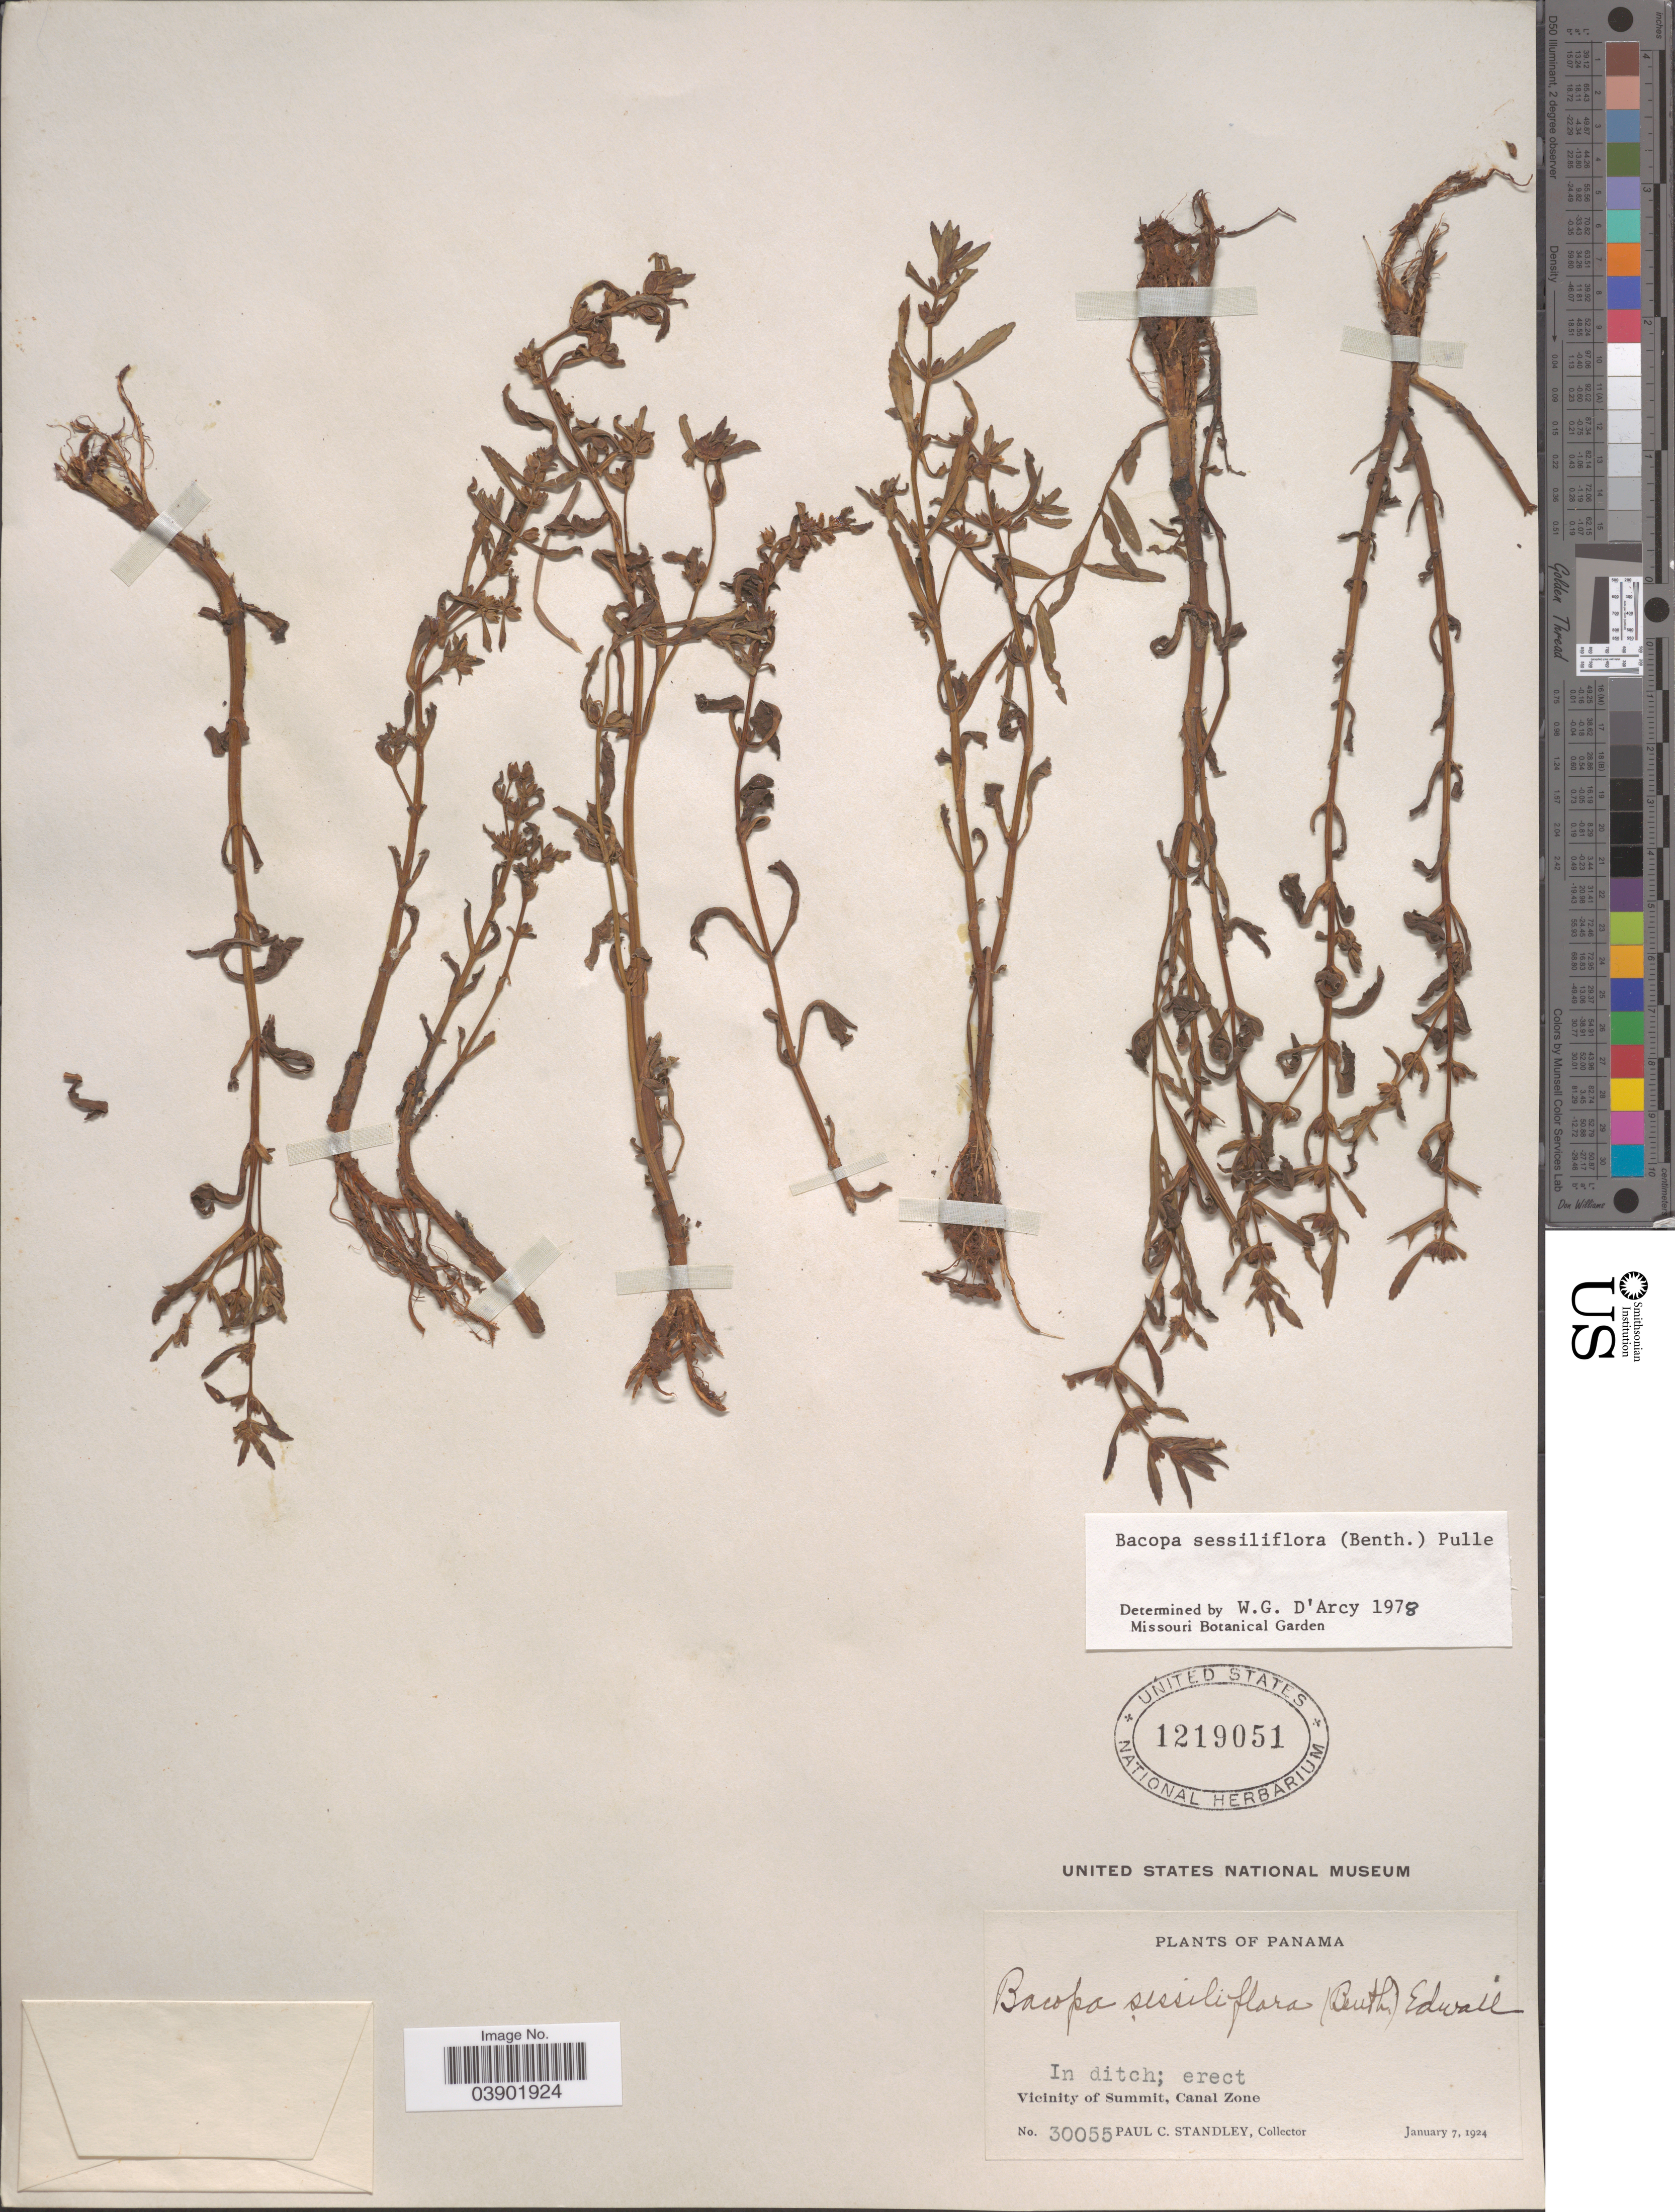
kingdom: Plantae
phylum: Tracheophyta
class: Magnoliopsida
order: Lamiales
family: Plantaginaceae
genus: Bacopa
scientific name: Bacopa sessiliflora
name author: (Benth.) Edwall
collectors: P. C. Standley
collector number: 30055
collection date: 1924-01-07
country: Panama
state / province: Colón / Panamá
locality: Vicinity of Summit, Canal Zone.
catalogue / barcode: US 1219051